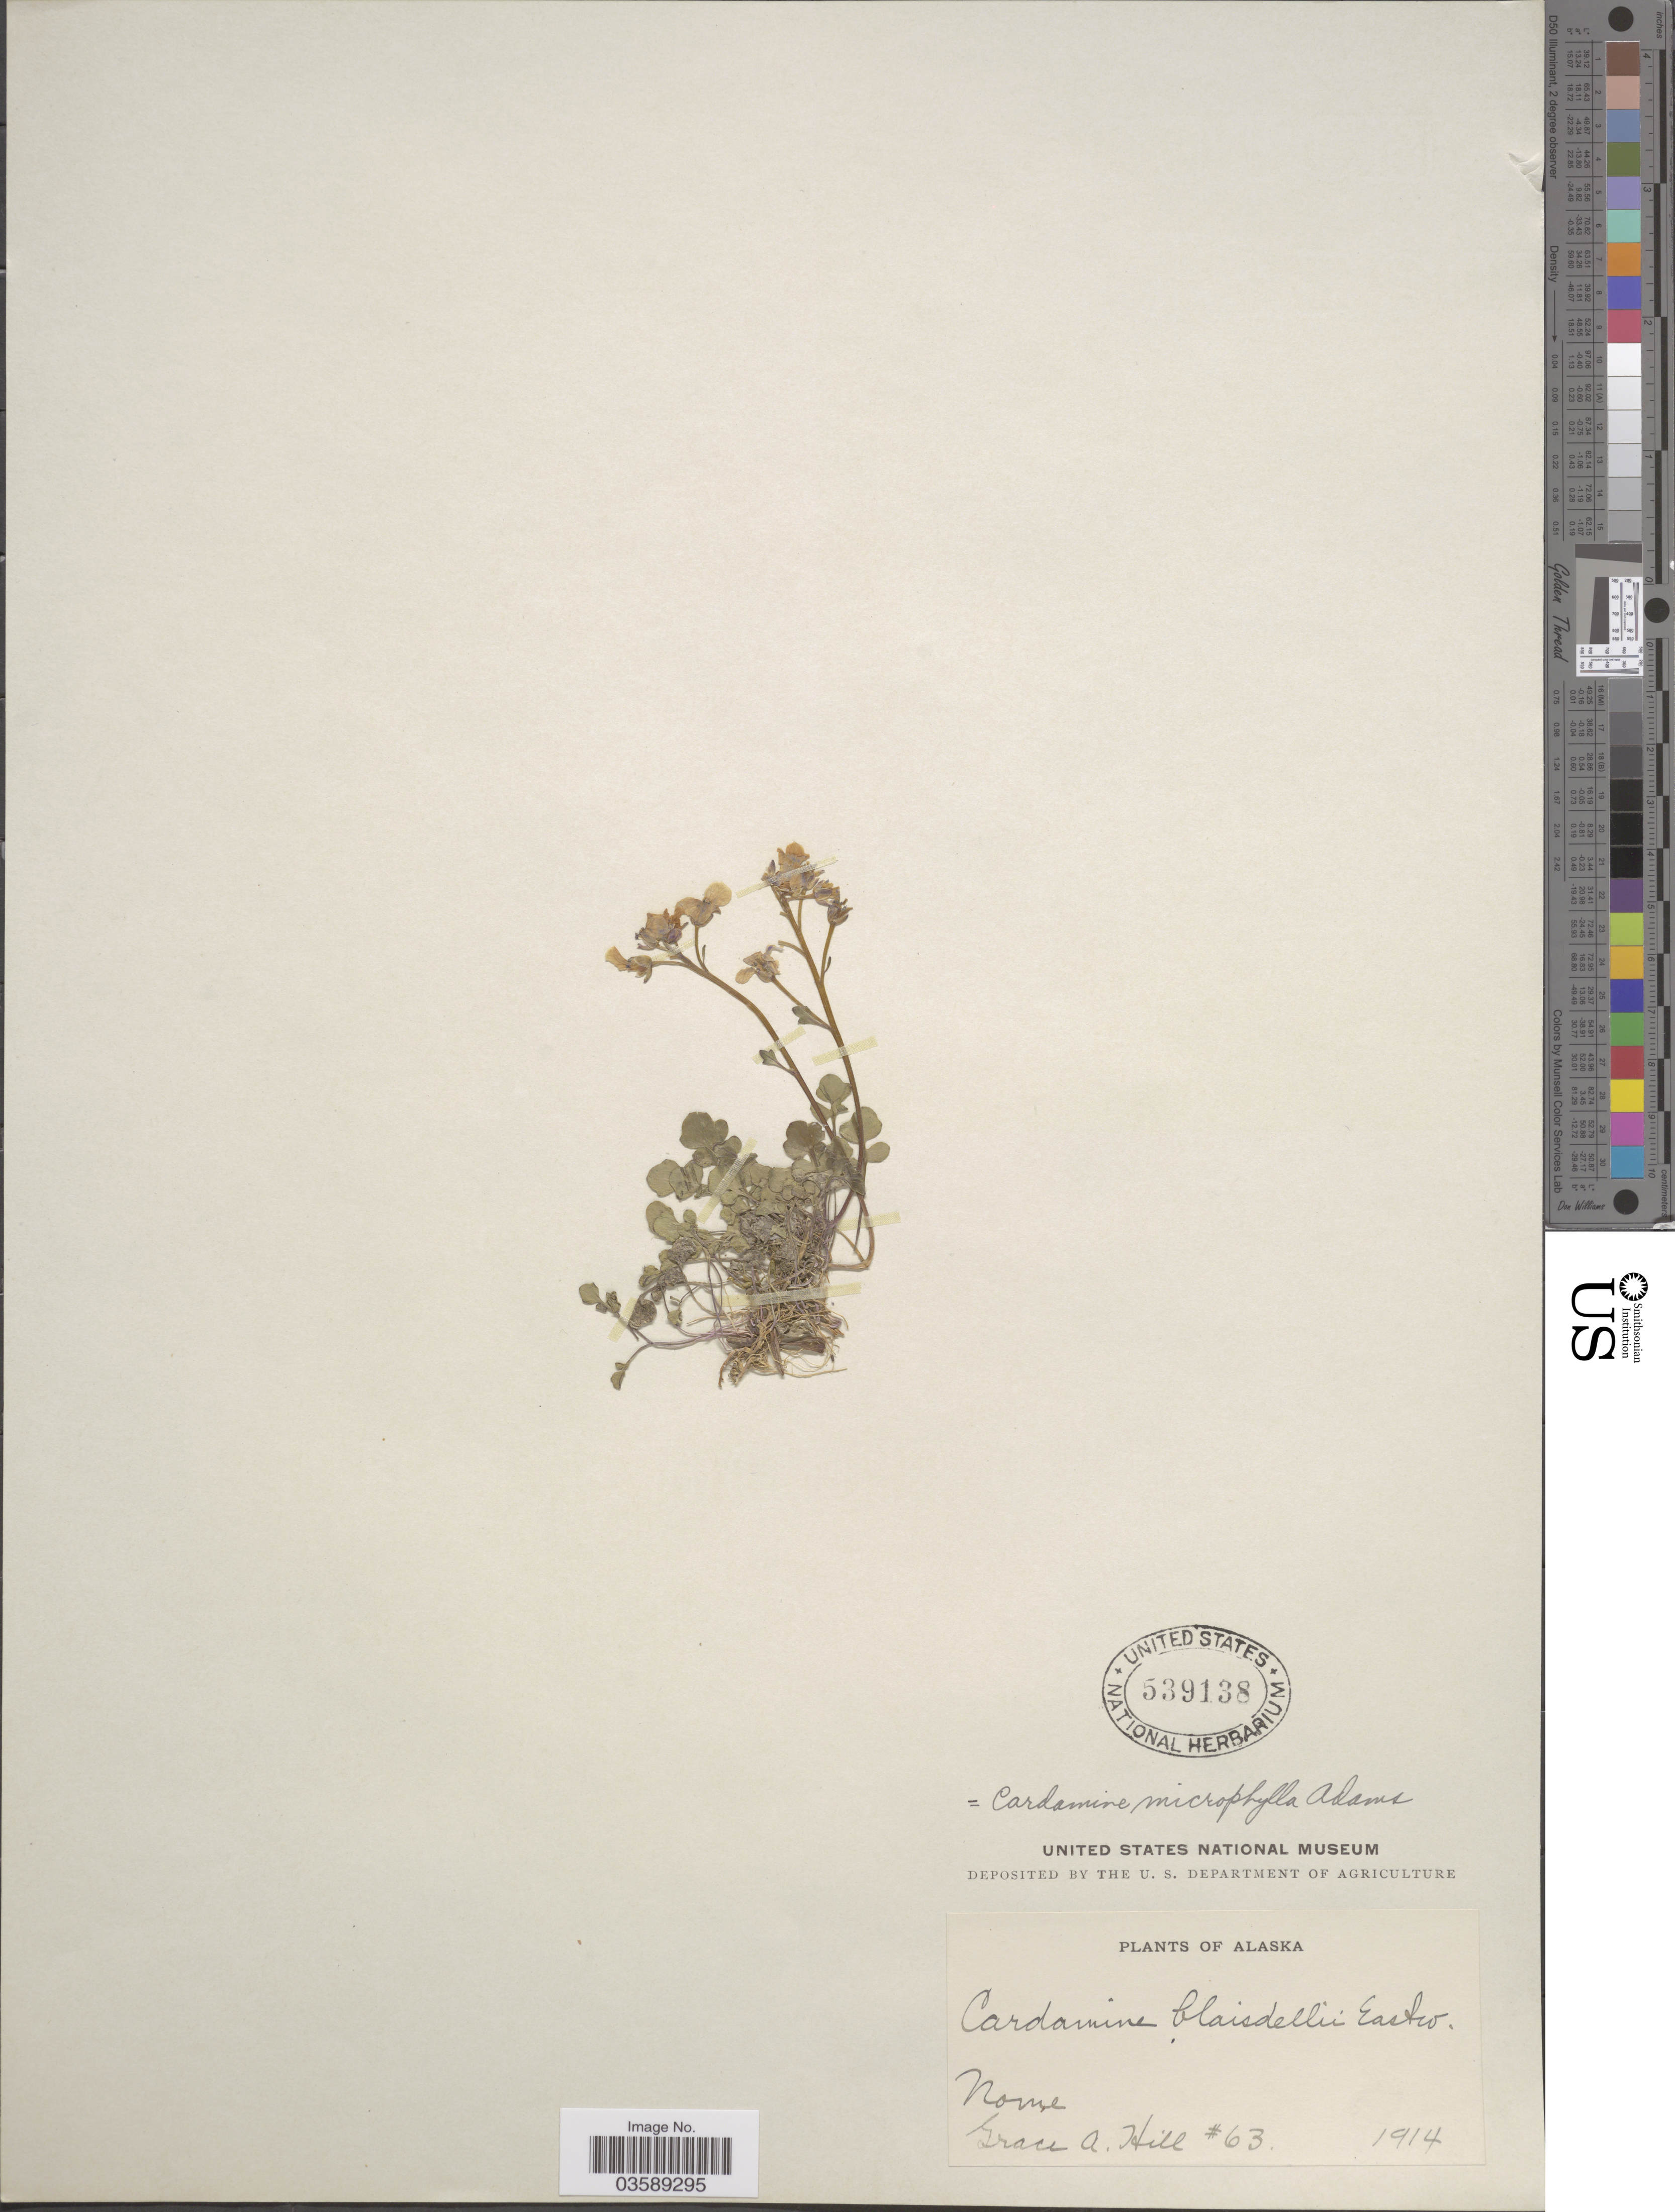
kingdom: Plantae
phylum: Tracheophyta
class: Magnoliopsida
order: Brassicales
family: Brassicaceae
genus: Cardamine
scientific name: Cardamine microphylla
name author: Adams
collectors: G. A. Hill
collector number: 63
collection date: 1914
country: United States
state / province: Alaska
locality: Nome.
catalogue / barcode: US 539138